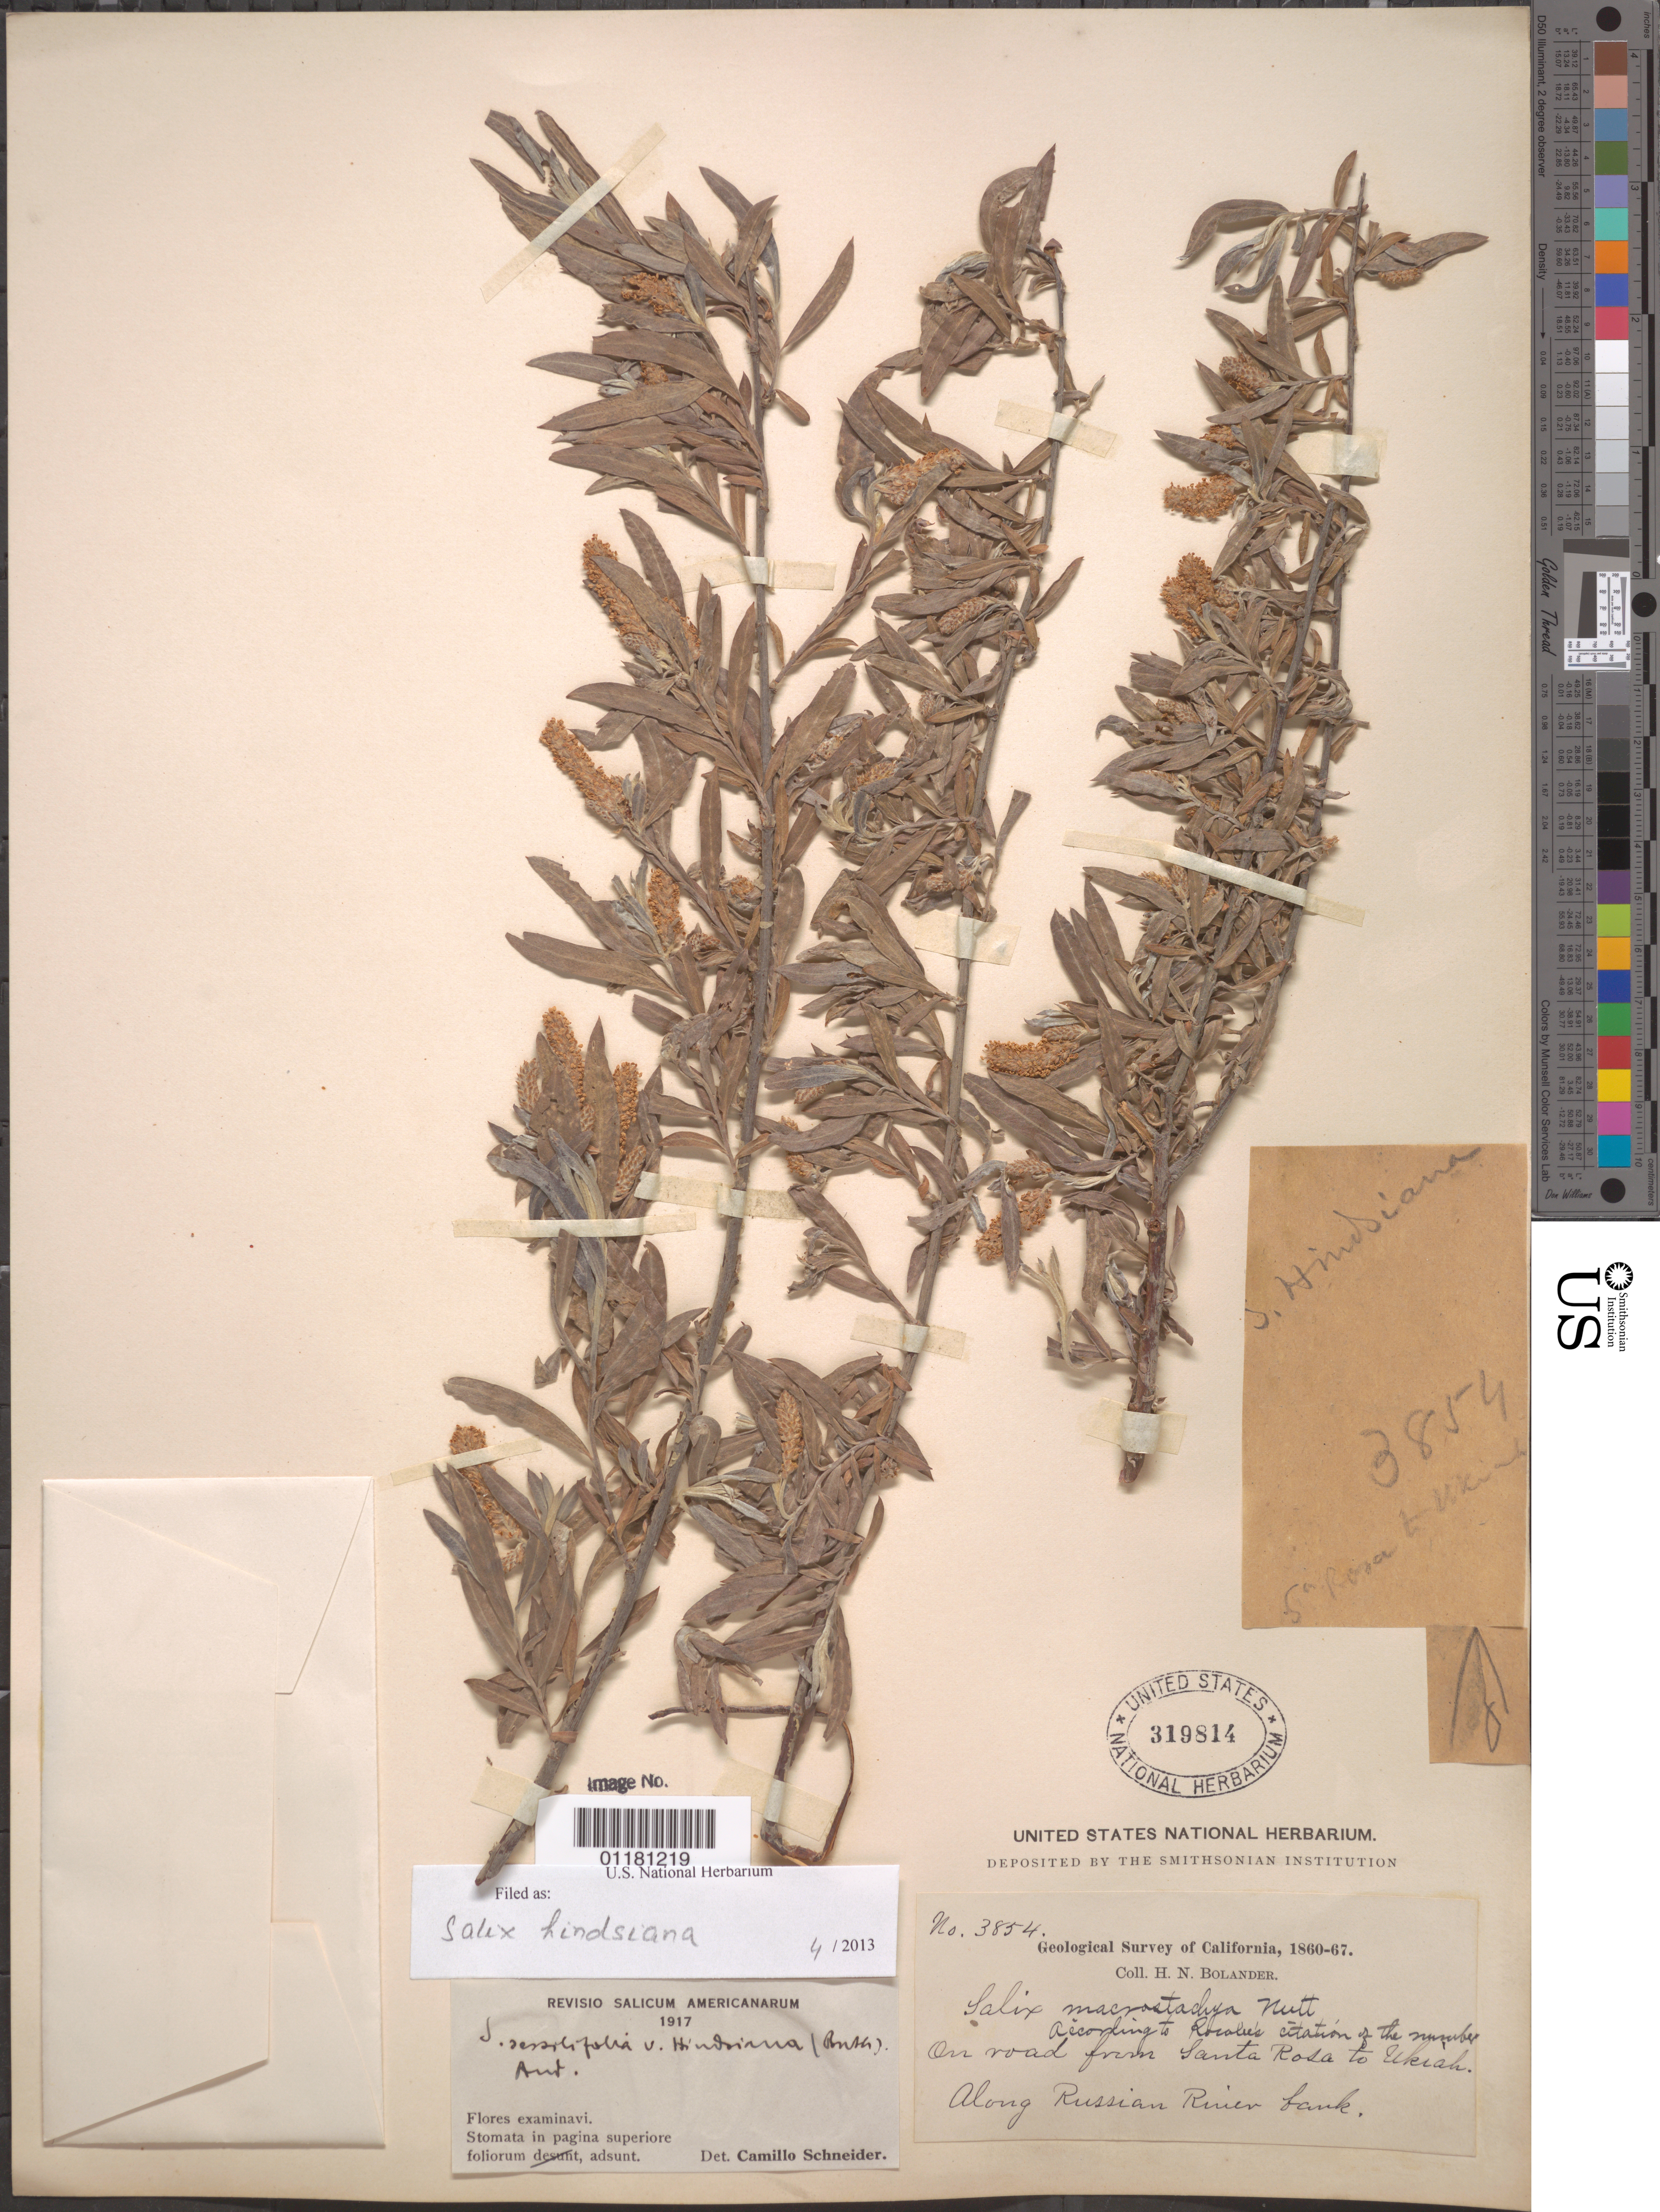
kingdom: Plantae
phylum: Tracheophyta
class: Magnoliopsida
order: Malpighiales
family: Salicaceae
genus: Salix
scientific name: Salix hindsiana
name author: Benth.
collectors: H. Bolander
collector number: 3854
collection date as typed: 1860 to -- -- 1867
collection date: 1860/1867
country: United States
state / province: California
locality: On road from Santa Rosa to Ukiah.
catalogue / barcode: US 319814